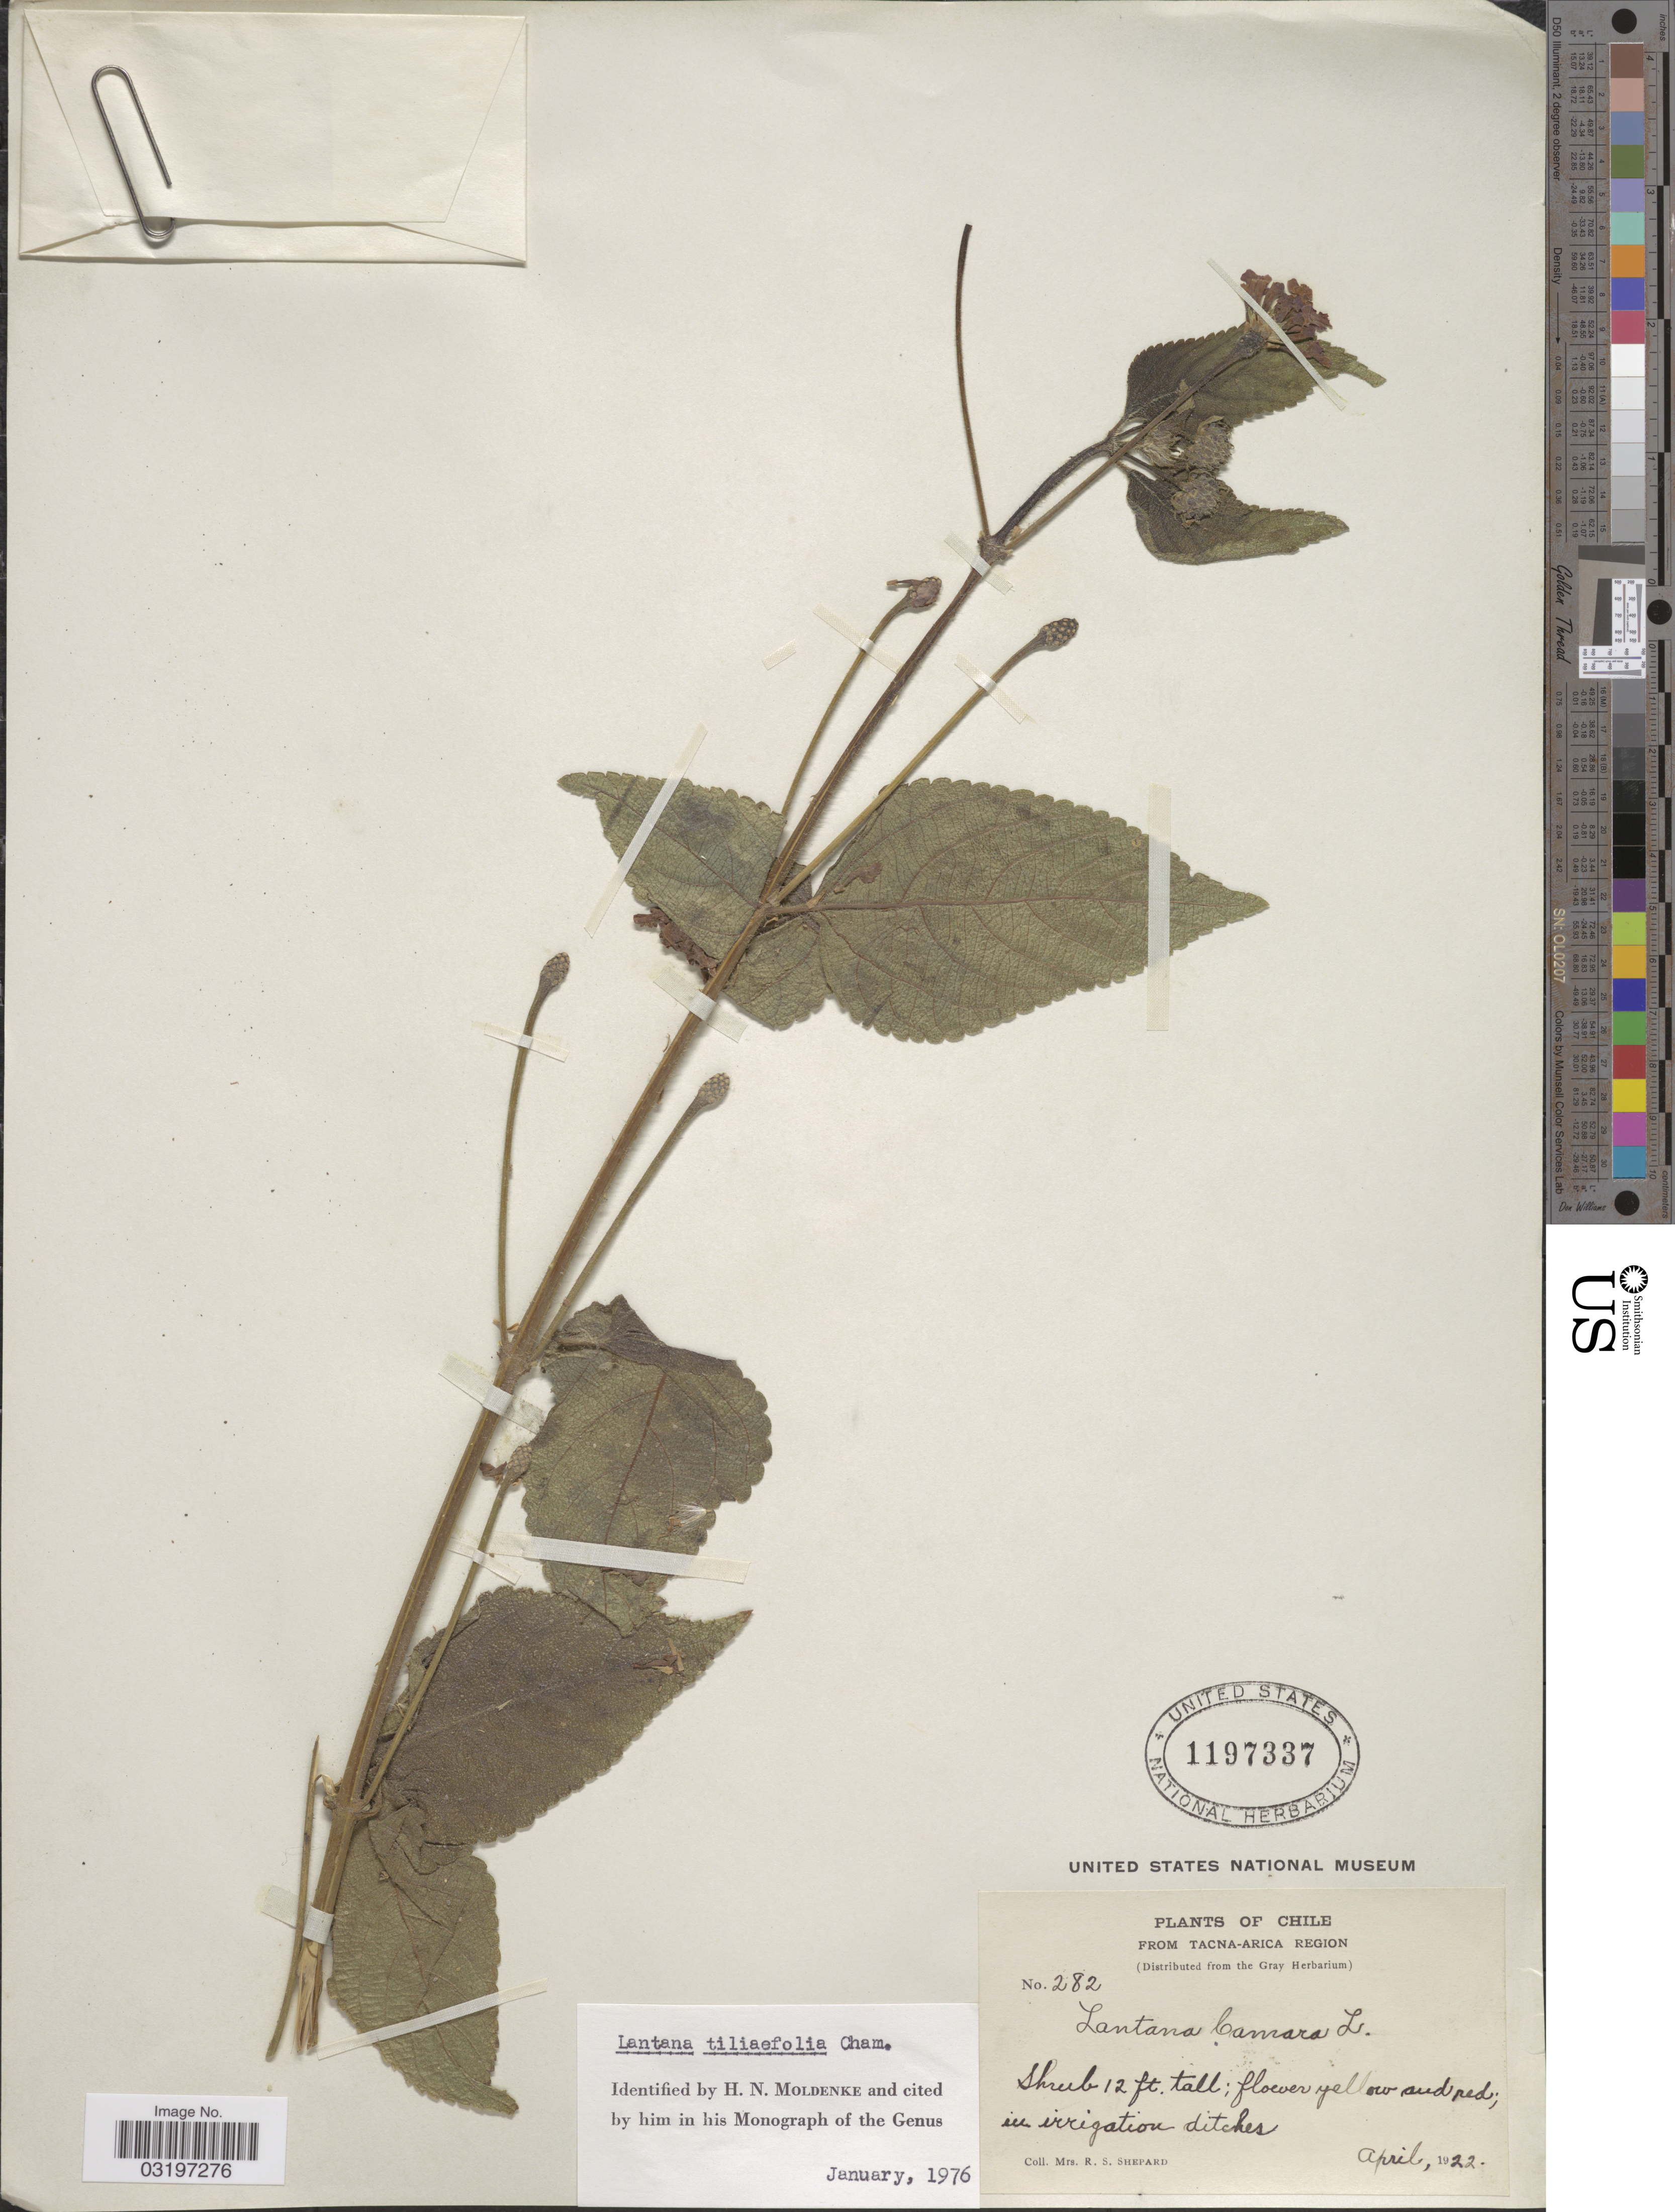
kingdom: Plantae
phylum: Tracheophyta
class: Magnoliopsida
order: Lamiales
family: Verbenaceae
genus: Lantana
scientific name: Lantana tiliifolia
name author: Cham.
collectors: R. Shepard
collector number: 282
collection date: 1922-04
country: Chile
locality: From Tacna-Arica Region.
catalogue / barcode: US 1197337